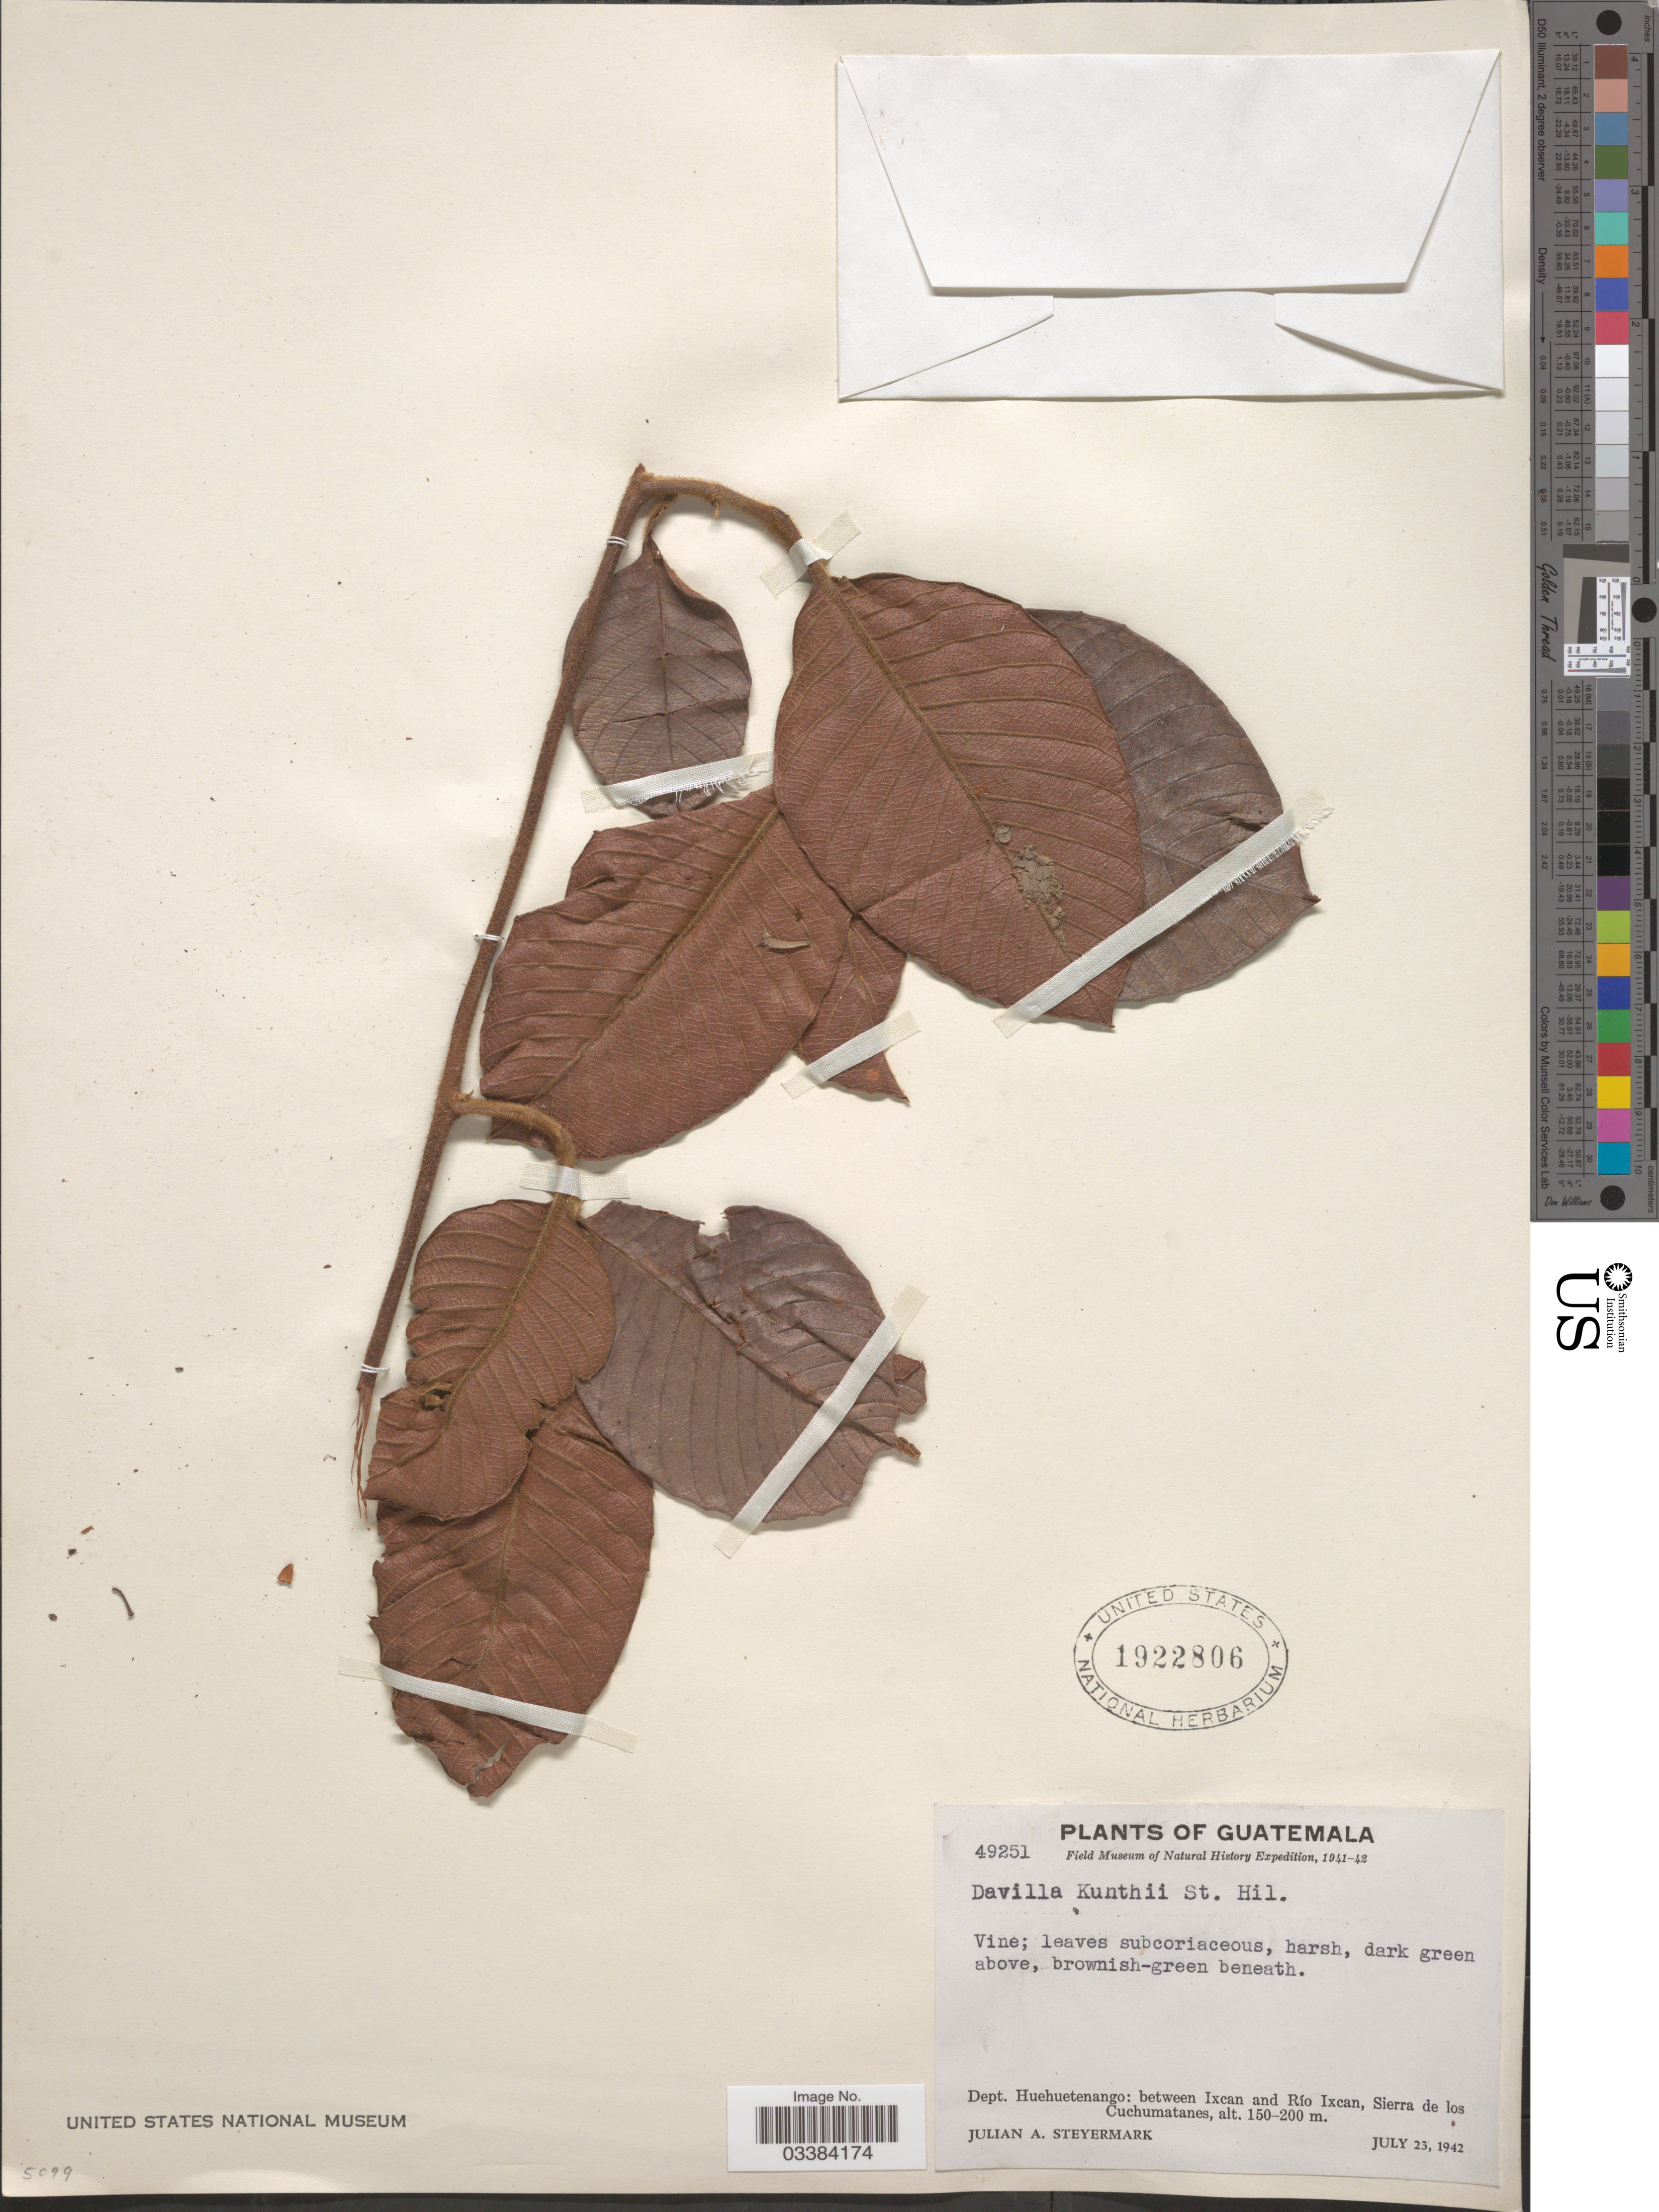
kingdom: Plantae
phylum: Tracheophyta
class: Magnoliopsida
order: Dilleniales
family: Dilleniaceae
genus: Davilla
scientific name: Davilla kunthii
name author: A. St.-Hil.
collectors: J. Steyermark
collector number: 49251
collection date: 1942-07-23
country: Guatemala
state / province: Huehuetenango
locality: Dept. Huehuetenango: between Ixcan and Río Ixcan, Sierra de los Cuchumatanes.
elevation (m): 150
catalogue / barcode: US 1922806